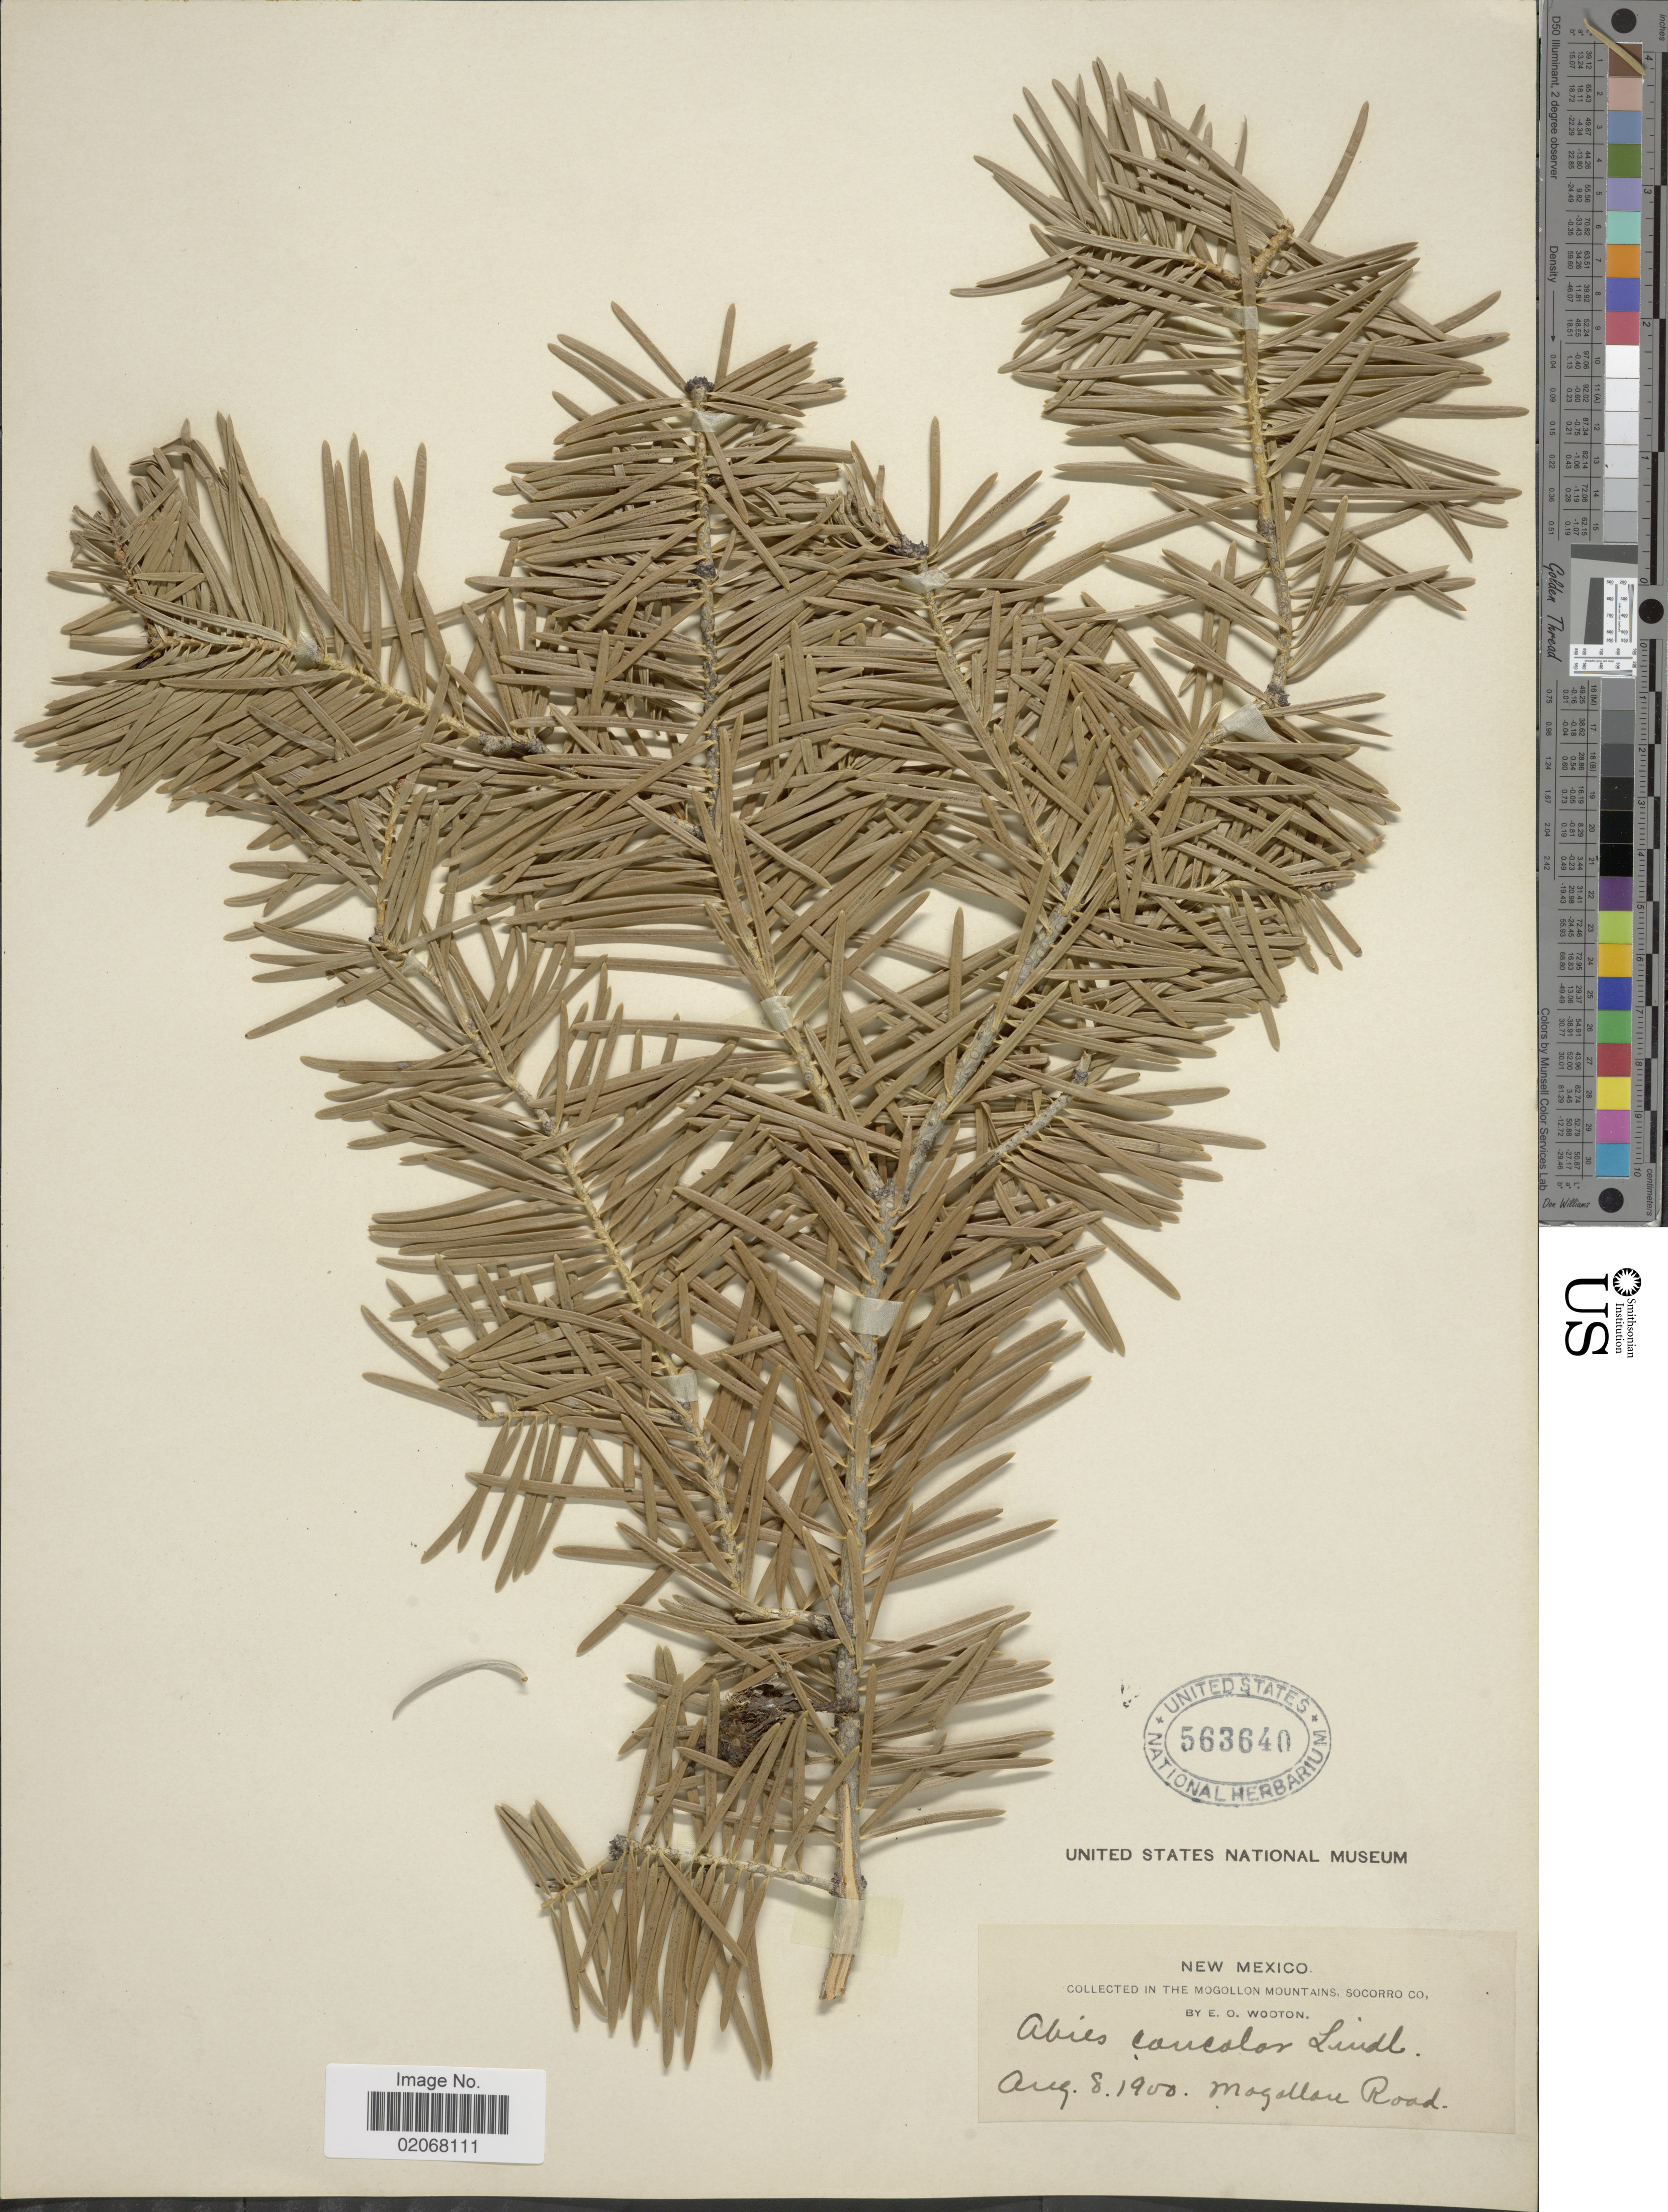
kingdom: Plantae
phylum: Tracheophyta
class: Pinopsida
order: Pinales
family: Pinaceae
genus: Abies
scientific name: Abies concolor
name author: (Gordon & Glend.) Lindl. ex Hildebr.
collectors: E. O. Wooton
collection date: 1900-08-08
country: United States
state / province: New Mexico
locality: Mogollon Mountains, Socorro Co, Mogollon Road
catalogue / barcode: US 563640